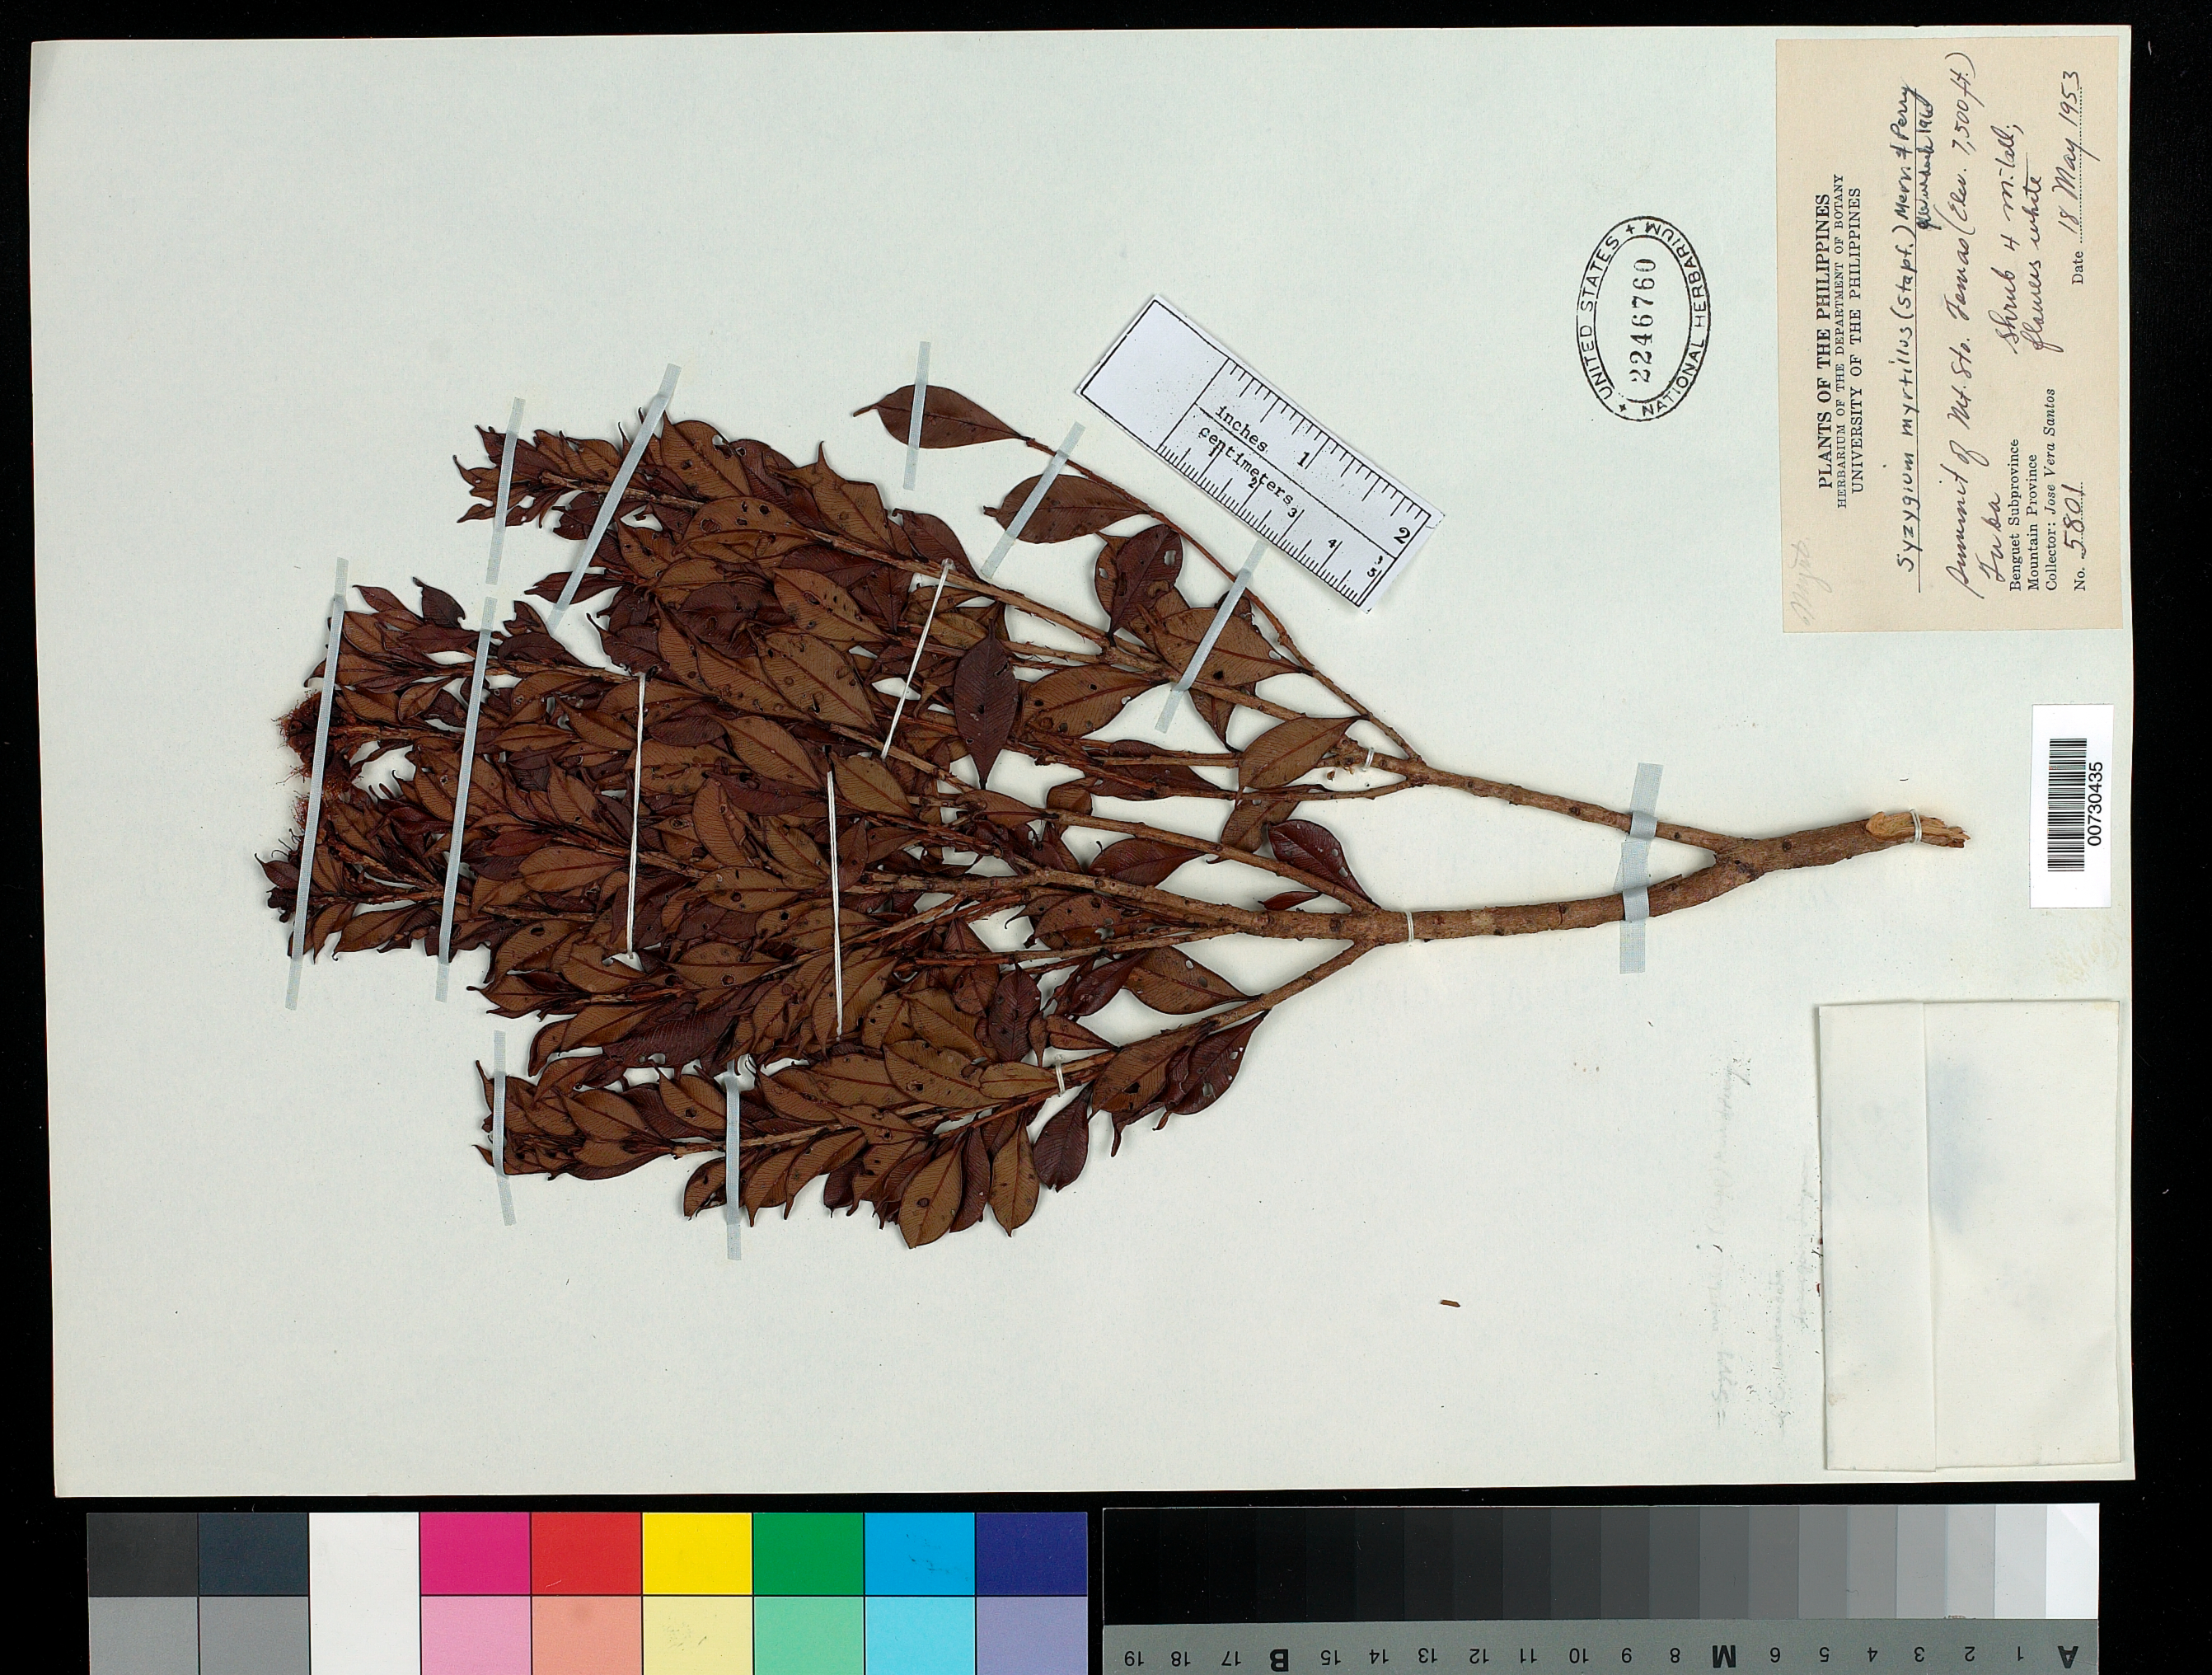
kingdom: Plantae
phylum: Tracheophyta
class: Magnoliopsida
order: Myrtales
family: Myrtaceae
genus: Syzygium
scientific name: Syzygium myrtillus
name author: (Stapf) Merr. & L.M. Perry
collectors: J. V. Santos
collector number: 5801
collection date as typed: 18 May 1953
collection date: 1953-05-18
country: Philippines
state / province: Cordillera (Administrative Region)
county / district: Mountain province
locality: Mt. Santo Tomas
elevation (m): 2286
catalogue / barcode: US 2246760